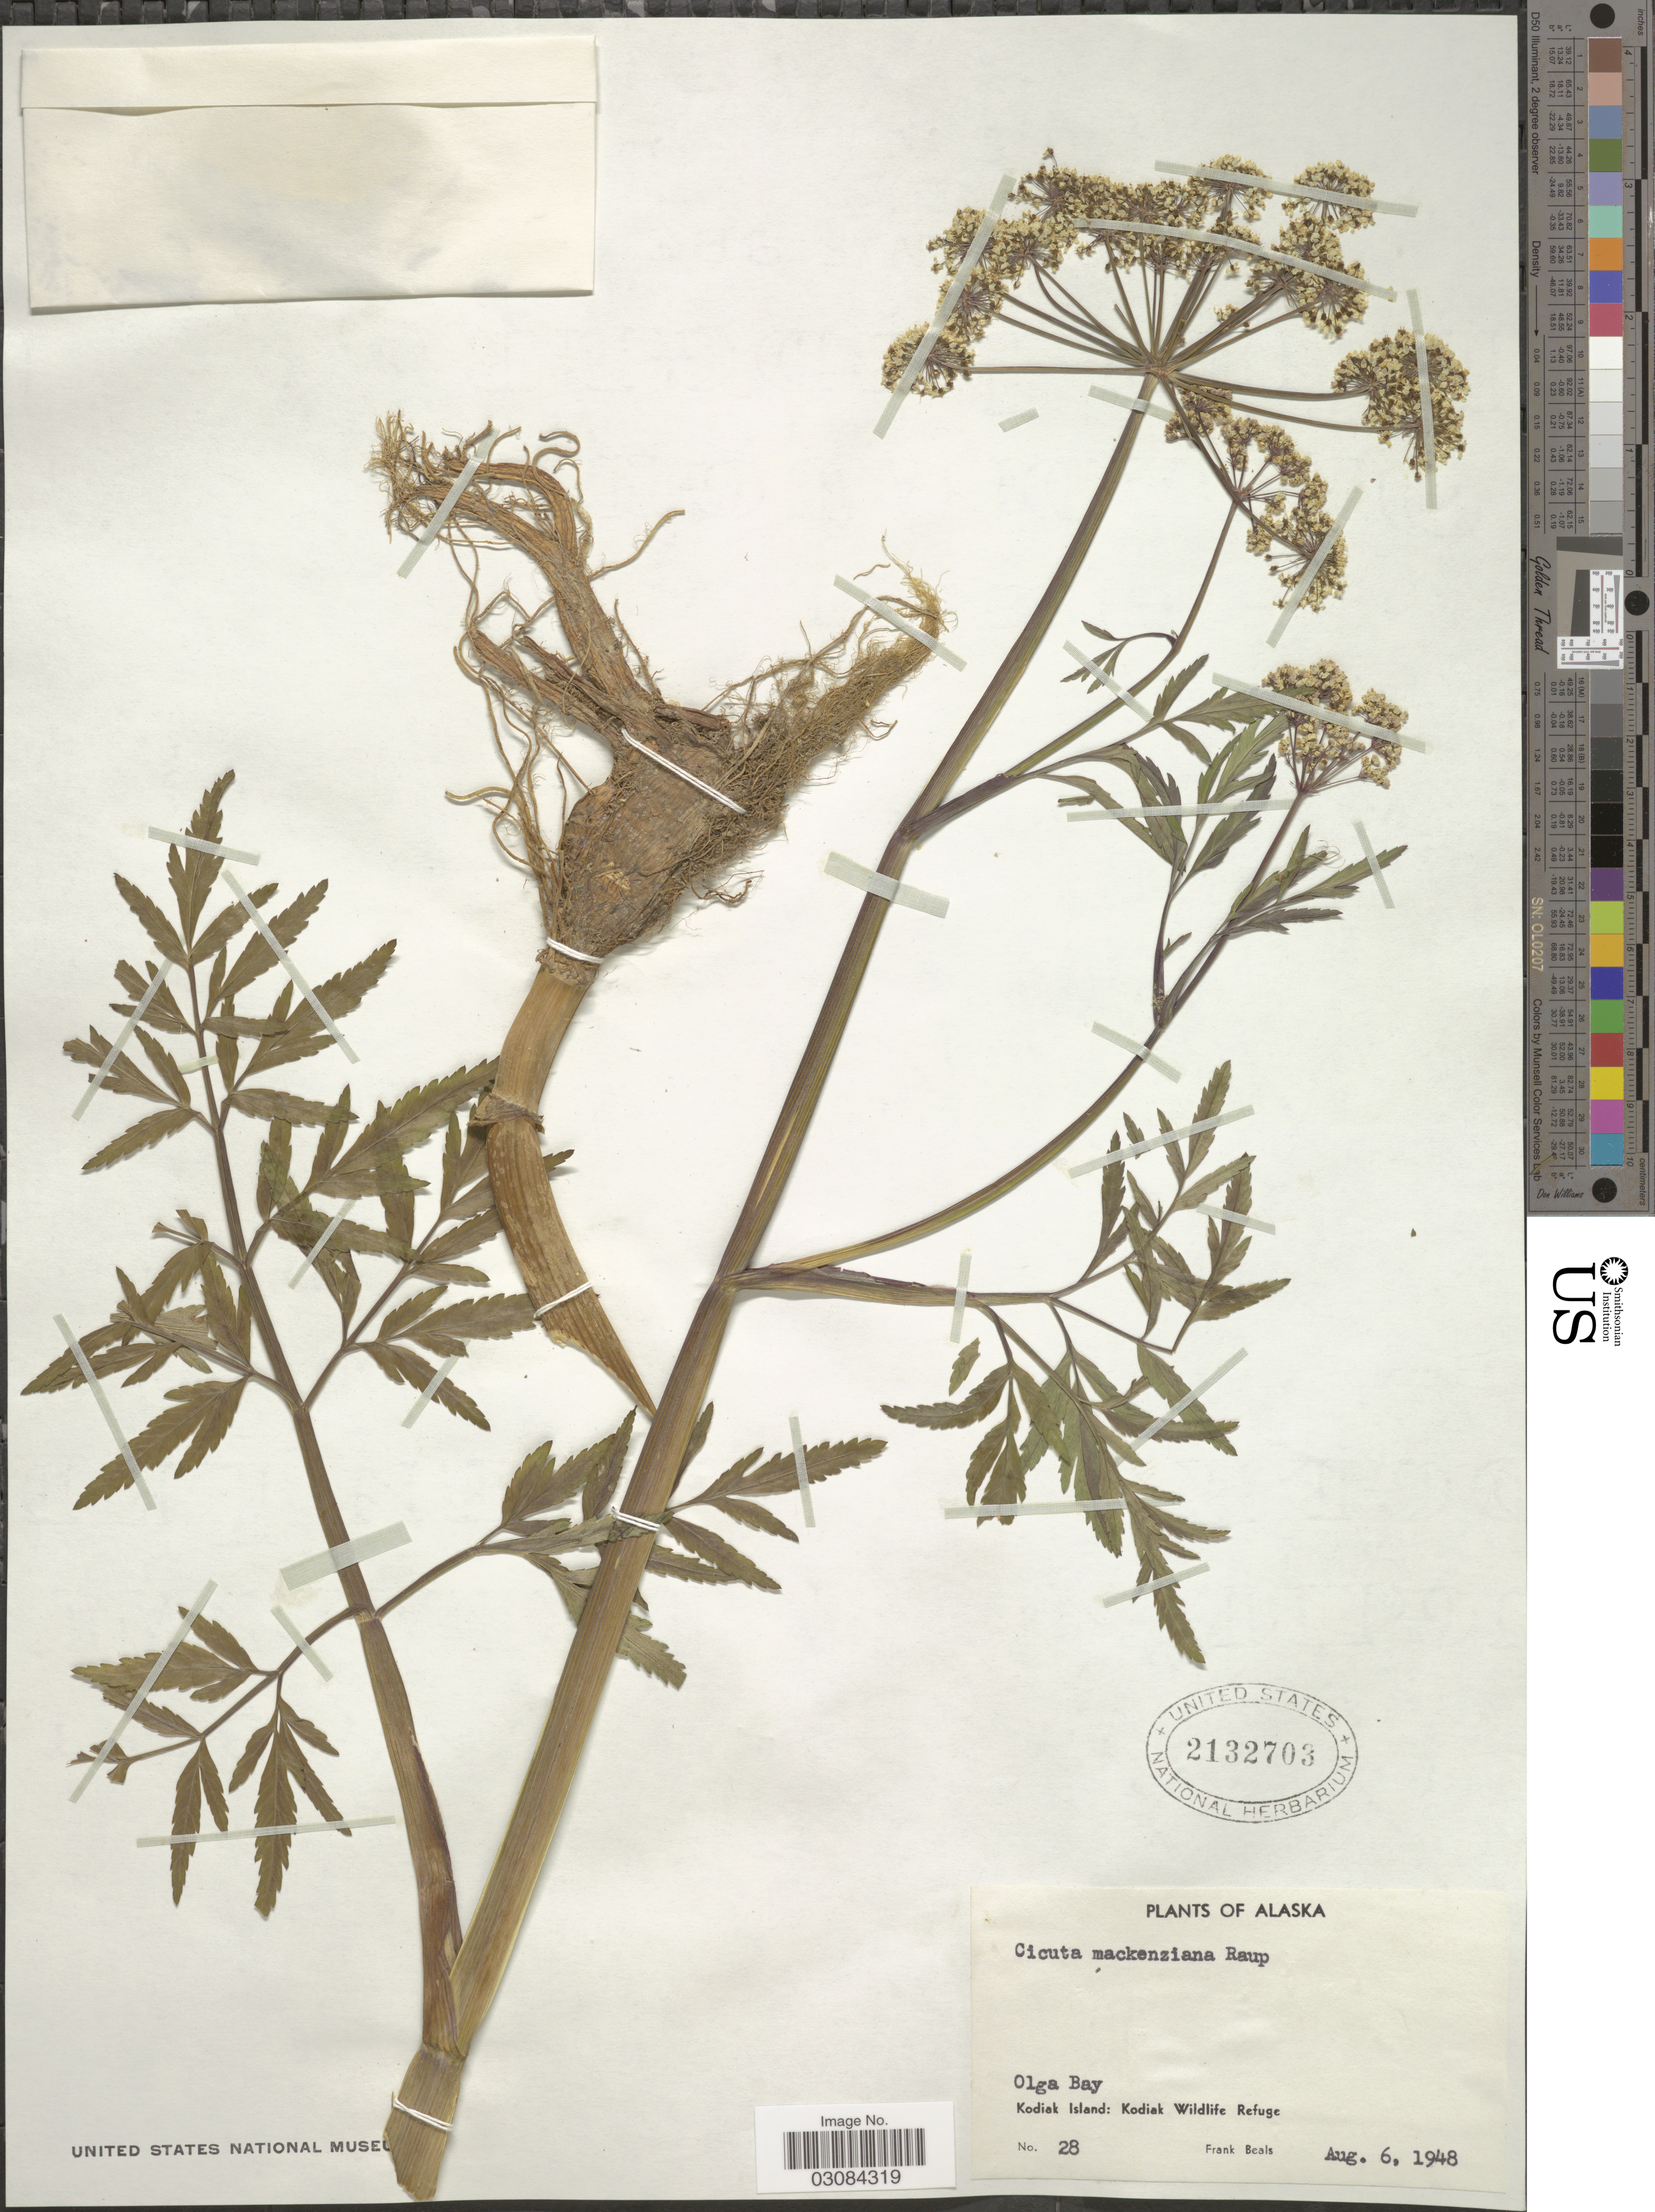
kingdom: Plantae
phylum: Tracheophyta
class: Magnoliopsida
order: Apiales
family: Apiaceae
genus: Cicuta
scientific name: Cicuta mackenzieana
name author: Raup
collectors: F. Beals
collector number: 28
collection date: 1948-08-06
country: United States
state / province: Alaska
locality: Olga Bay. Kodiak Island: Kodiak Wildlife Refuge.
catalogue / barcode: US 2132703